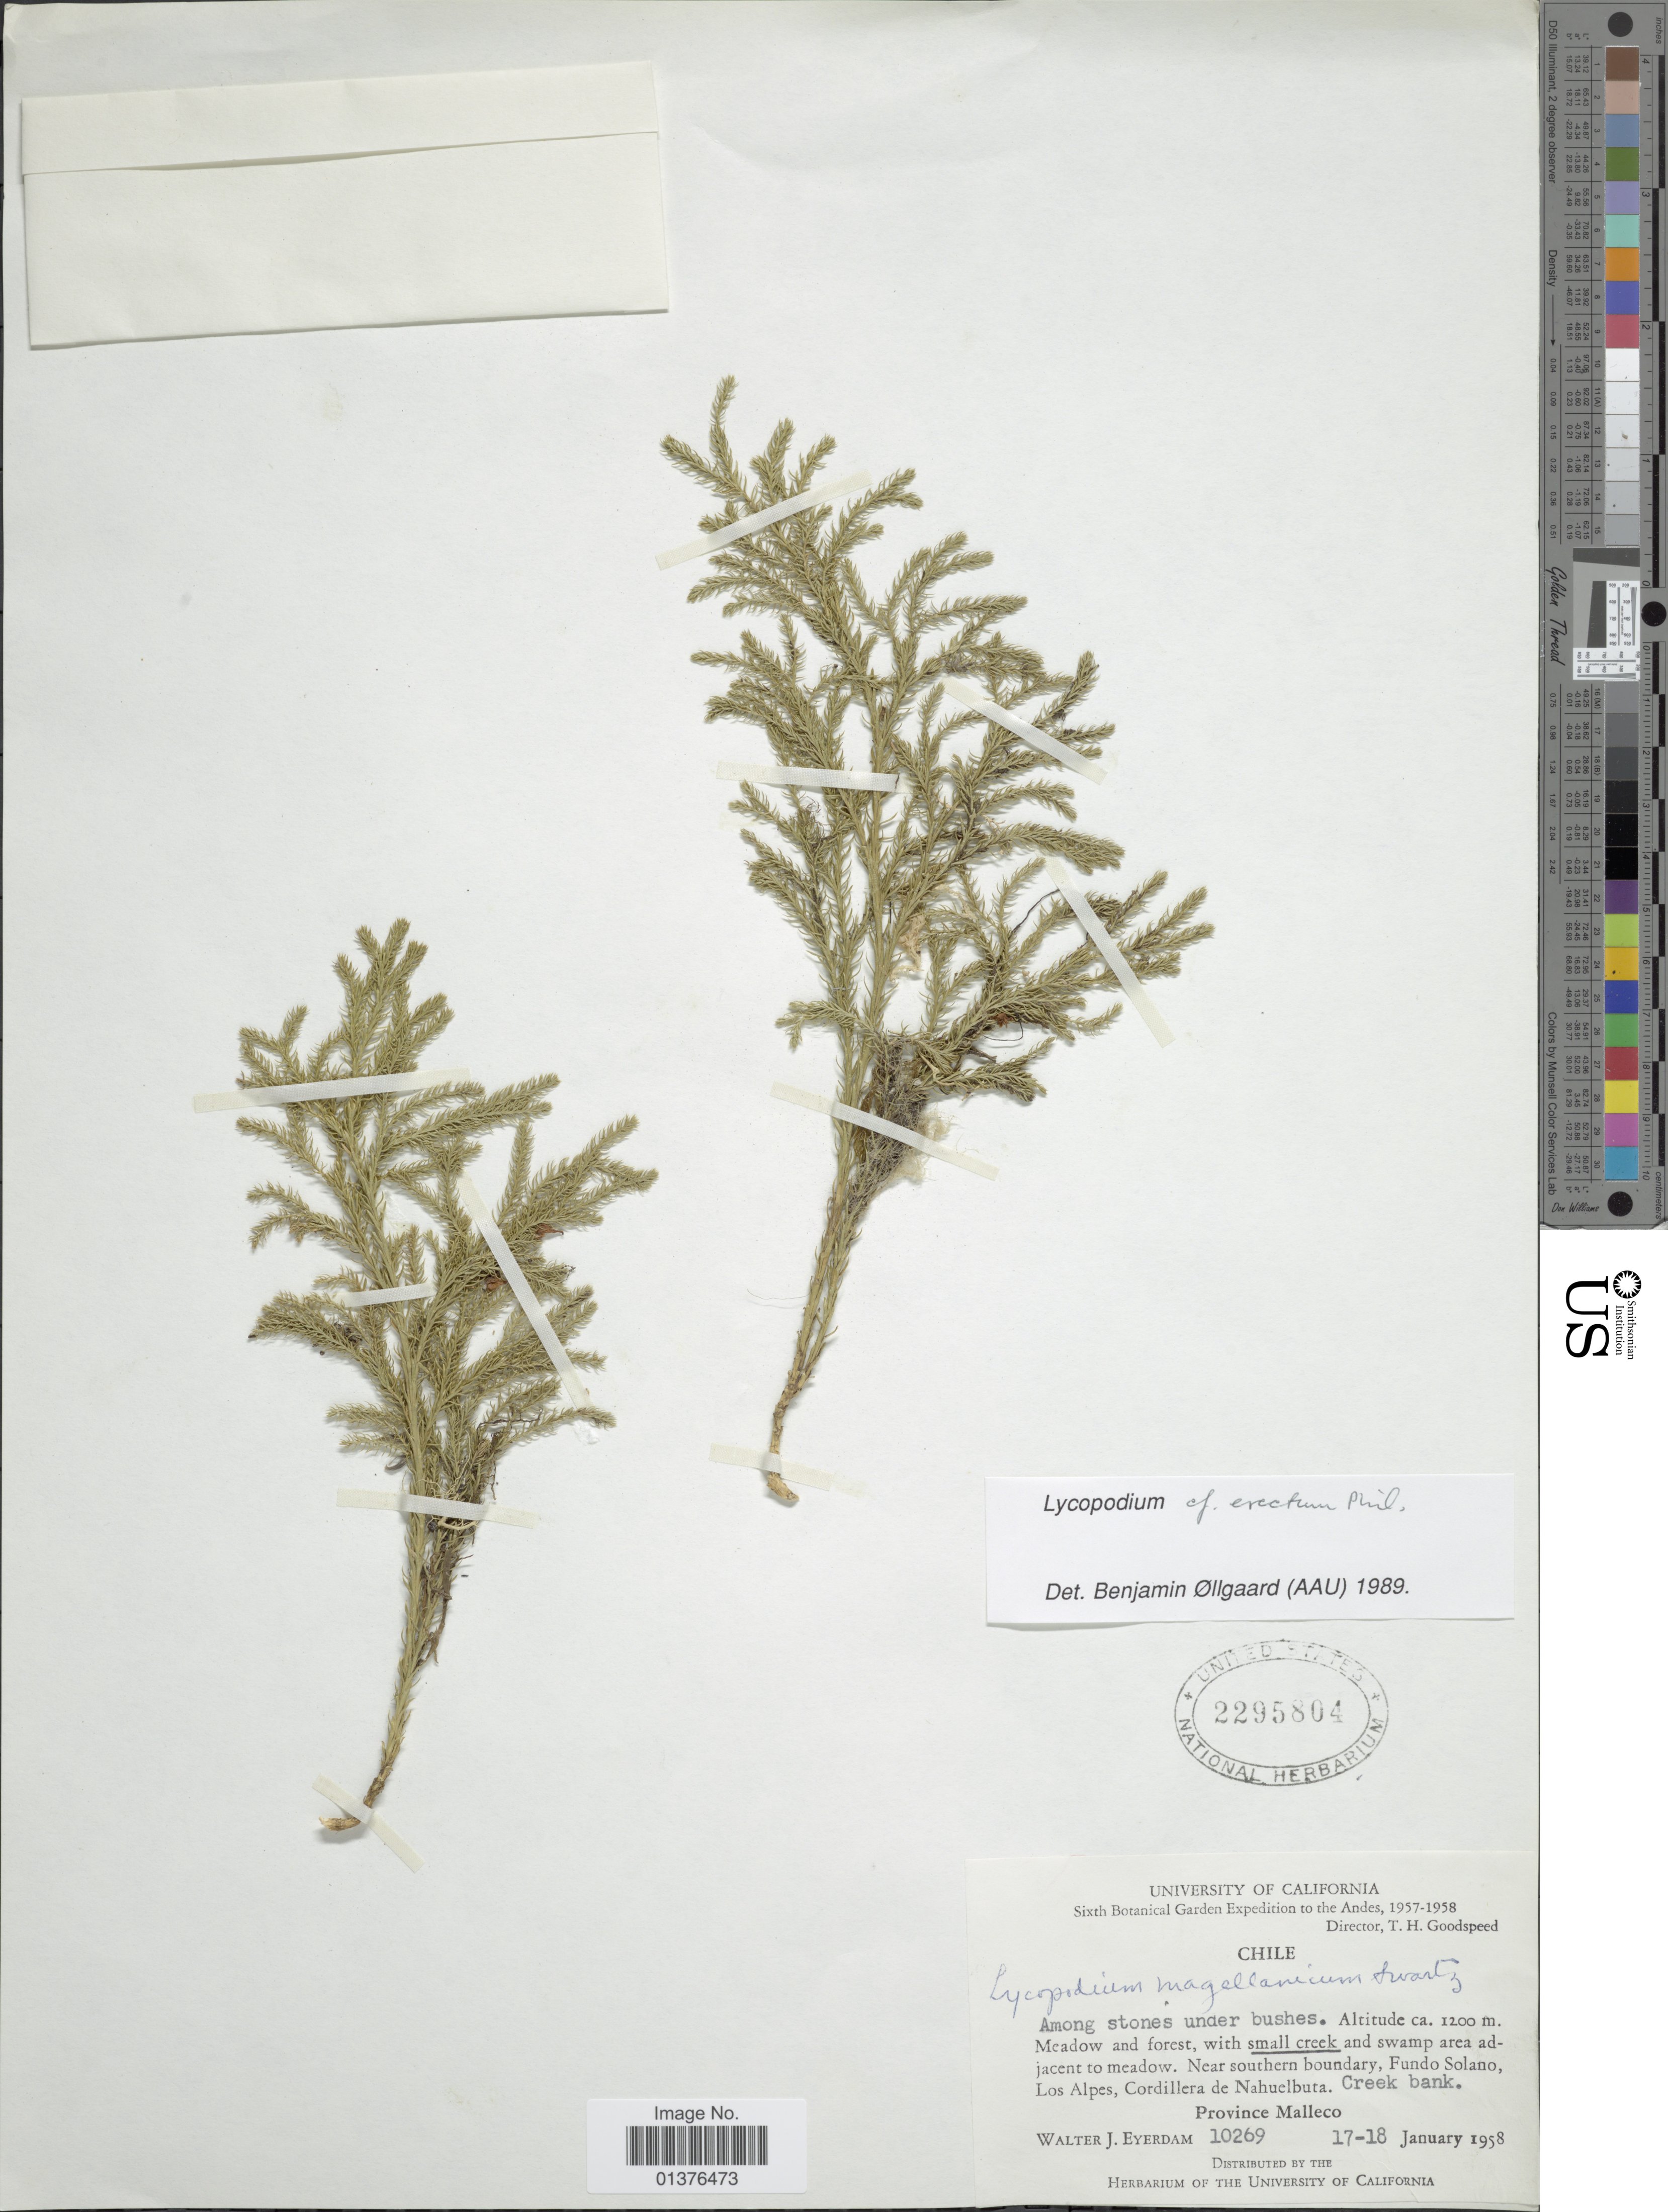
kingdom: Plantae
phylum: Tracheophyta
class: Lycopodiopsida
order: Lycopodiales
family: Lycopodiaceae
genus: Austrolycopodium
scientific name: Austrolycopodium erectum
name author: (Phil.) Holub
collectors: W. J. Eyerdam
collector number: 10269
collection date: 1958-01-17/1958-01-18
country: Chile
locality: Among stones under bushes, Meadow and forest, with small creek and swamp area adjacent to meadow, near southern boundary, Fundo Solano, Los Alpes, Cordillera de Nahuelbuta, creek bank, Province Malleco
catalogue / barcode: US 2295804